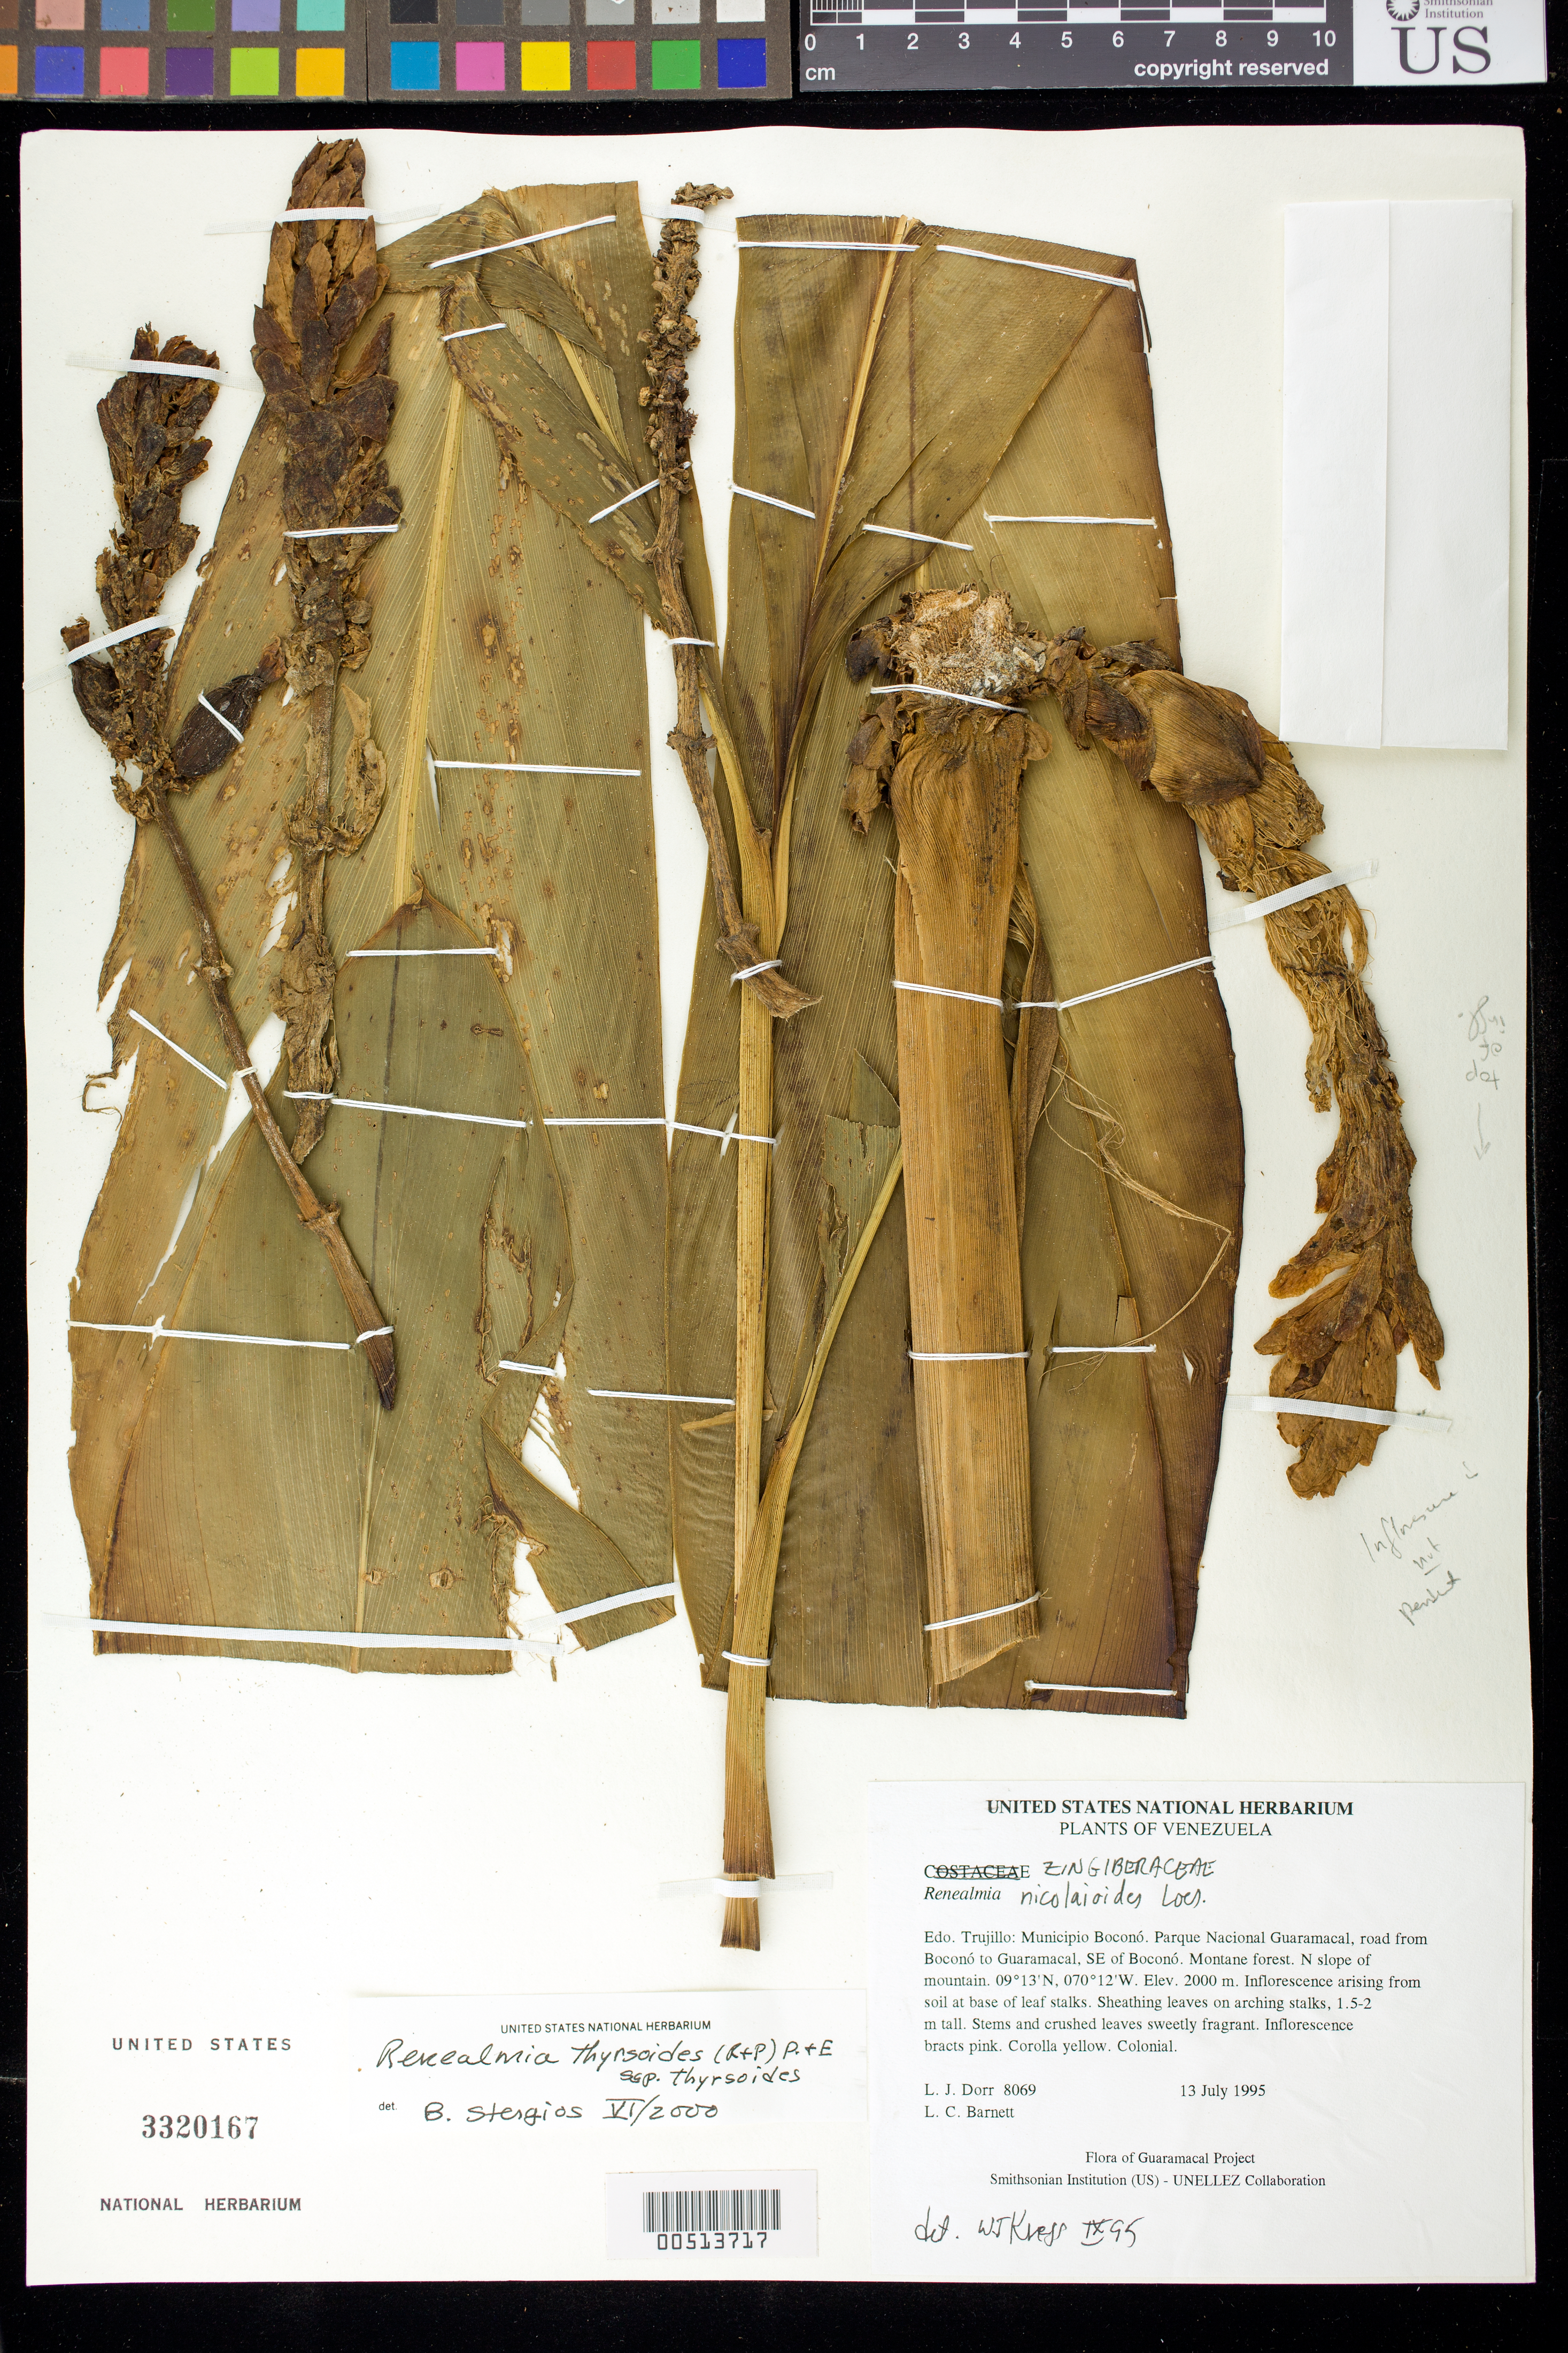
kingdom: Plantae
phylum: Tracheophyta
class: Liliopsida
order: Zingiberales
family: Zingiberaceae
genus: Renealmia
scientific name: Renealmia thyrsoidea subsp. thyrsoidea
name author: (Ruiz & Pav.) Poepp. & Endl.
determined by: Stergios, B. G.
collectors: L. J. Dorr & L. C. Barnett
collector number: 8069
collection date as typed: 13 Jul 1995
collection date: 1995-07-13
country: Venezuela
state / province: Trujillo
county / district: Boconó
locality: Parque Nacional Guaramacal, road from Boconó to Guaramacal, SE of Boconó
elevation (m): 2000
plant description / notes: MO, PORT, US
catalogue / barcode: US 3320167